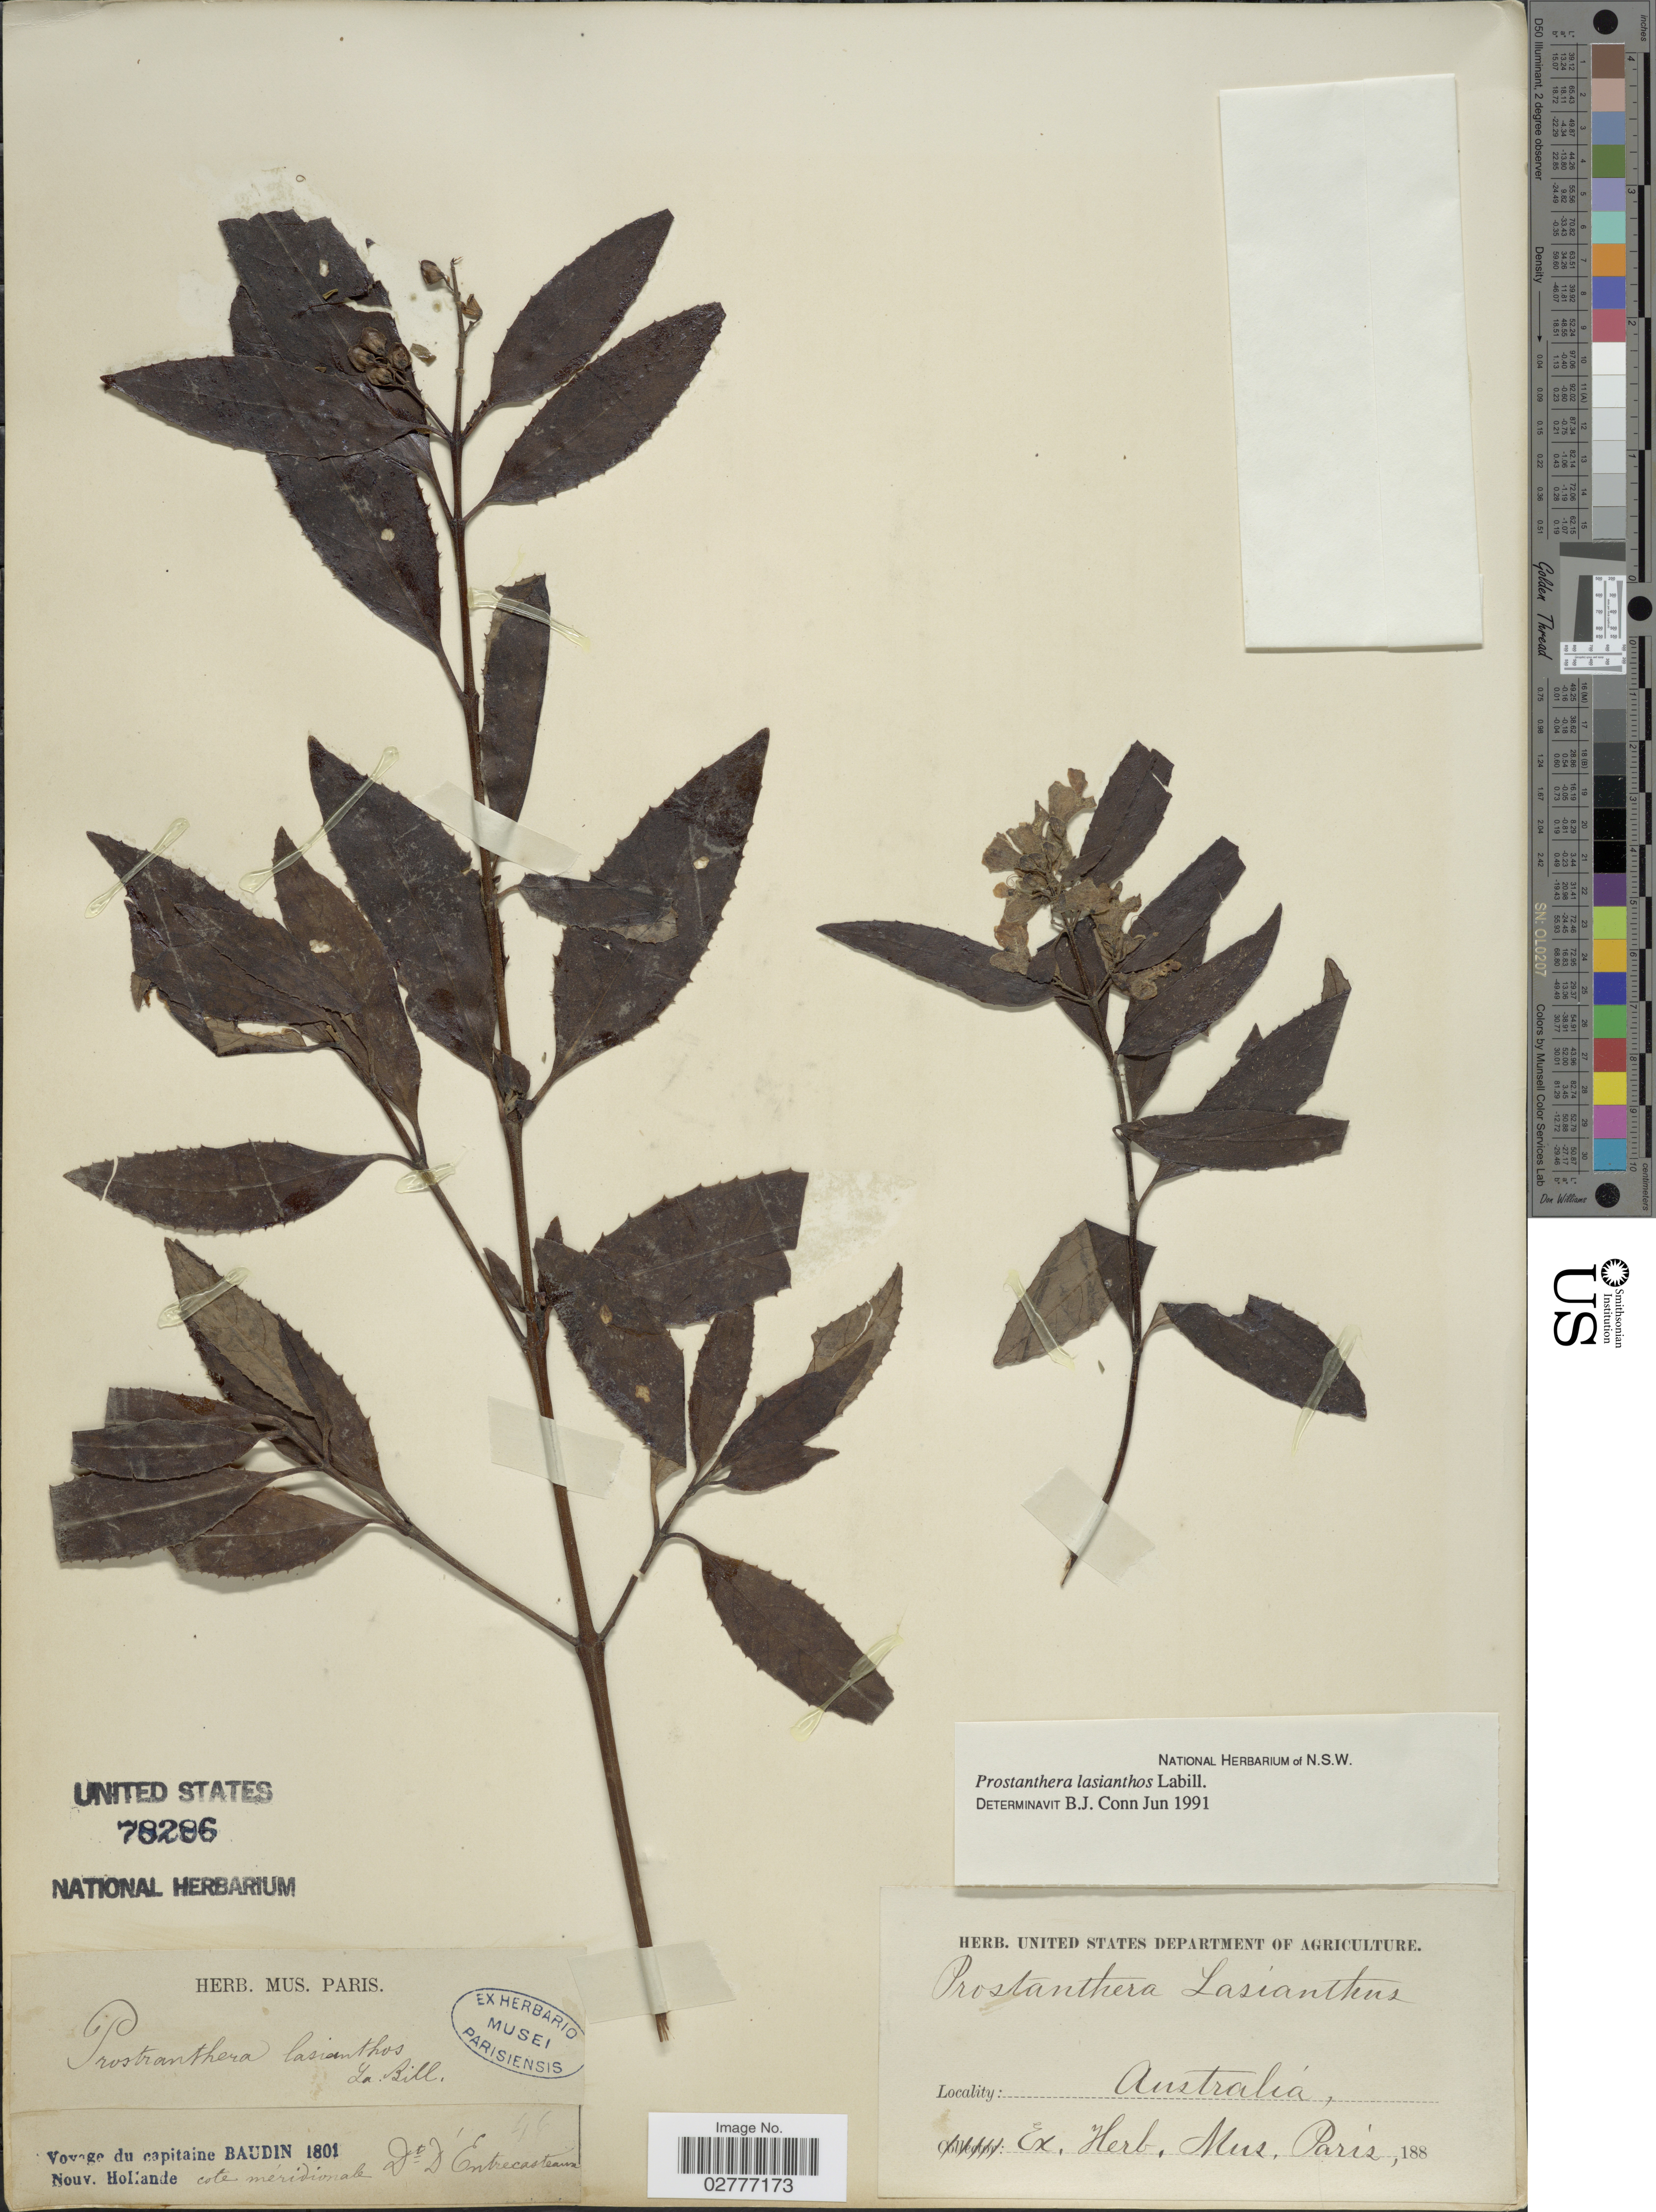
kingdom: Plantae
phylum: Tracheophyta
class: Magnoliopsida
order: Lamiales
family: Lamiaceae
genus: Prostanthera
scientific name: Prostanthera lasianthos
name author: Labill.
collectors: T. Baudin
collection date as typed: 188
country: Australia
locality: Nouv. Hollande, cote méridionale, Dt. D'Entrecasteana. [unsure placement]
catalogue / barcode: US 78286